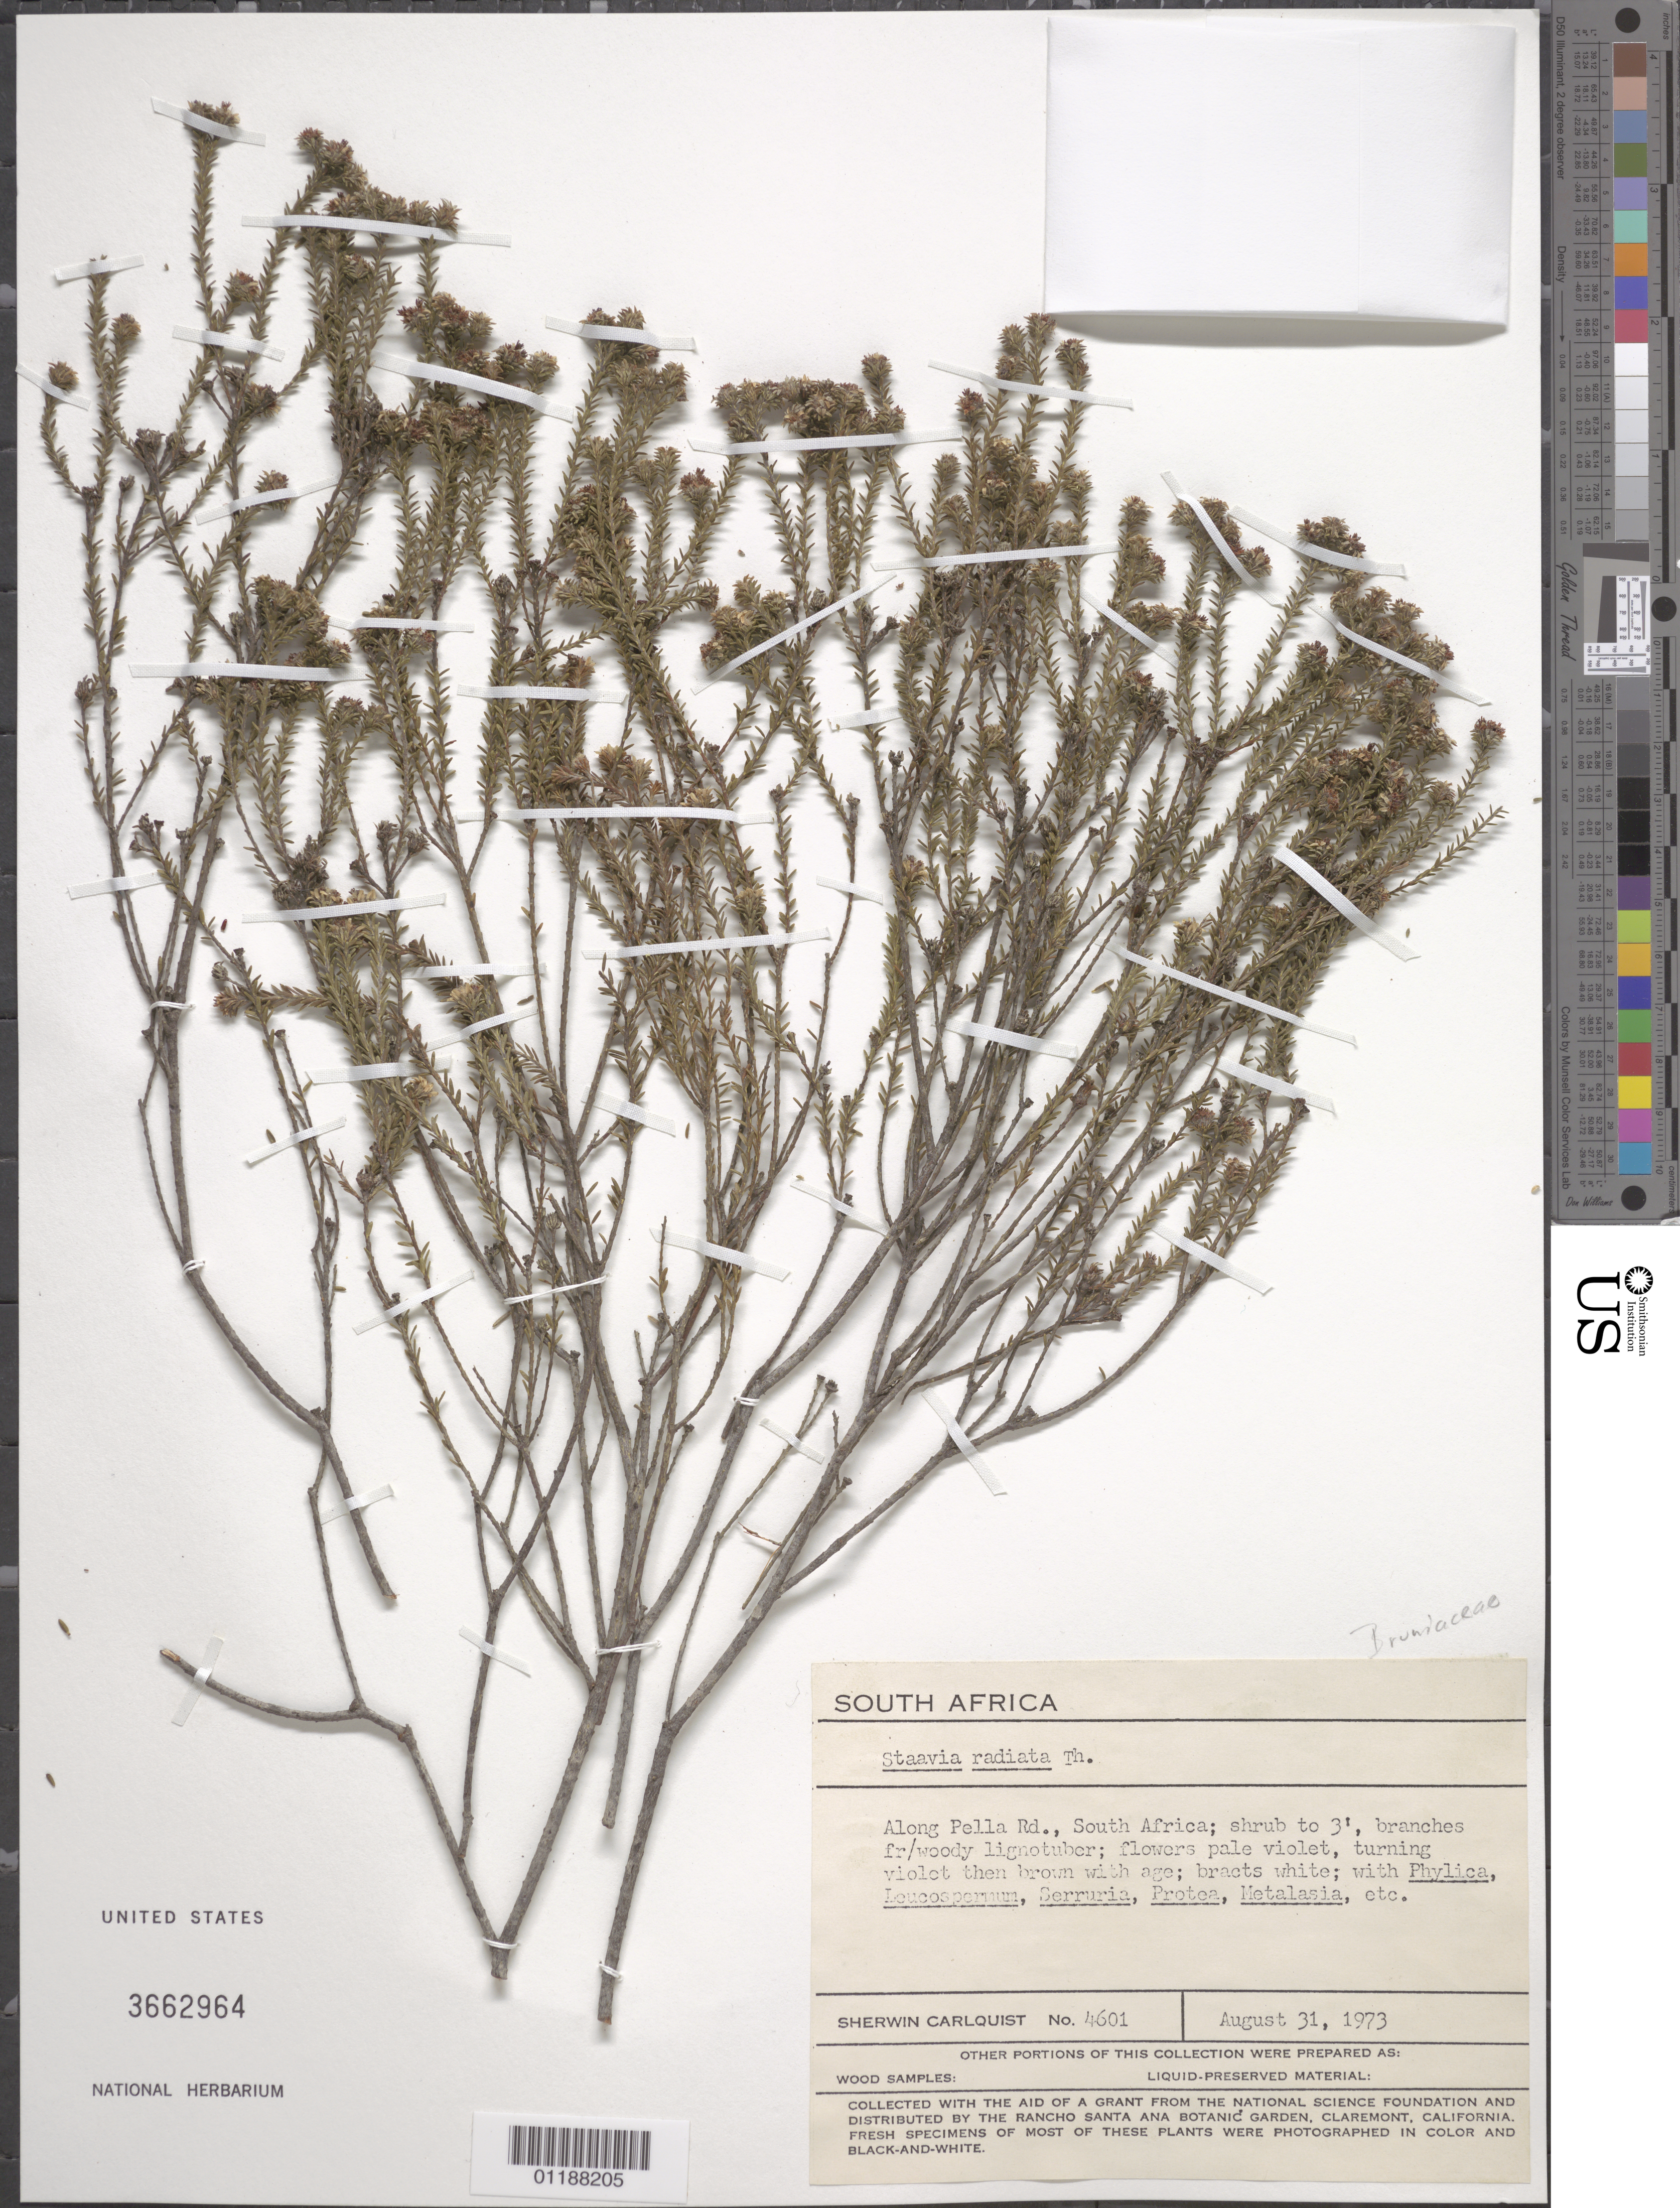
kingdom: Plantae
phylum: Tracheophyta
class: Magnoliopsida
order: Bruniales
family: Bruniaceae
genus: Staavia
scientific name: Staavia radiata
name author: (L.) Dahl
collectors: S. Carlquist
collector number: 4601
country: South Africa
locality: Along Pella Road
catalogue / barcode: US 3662964